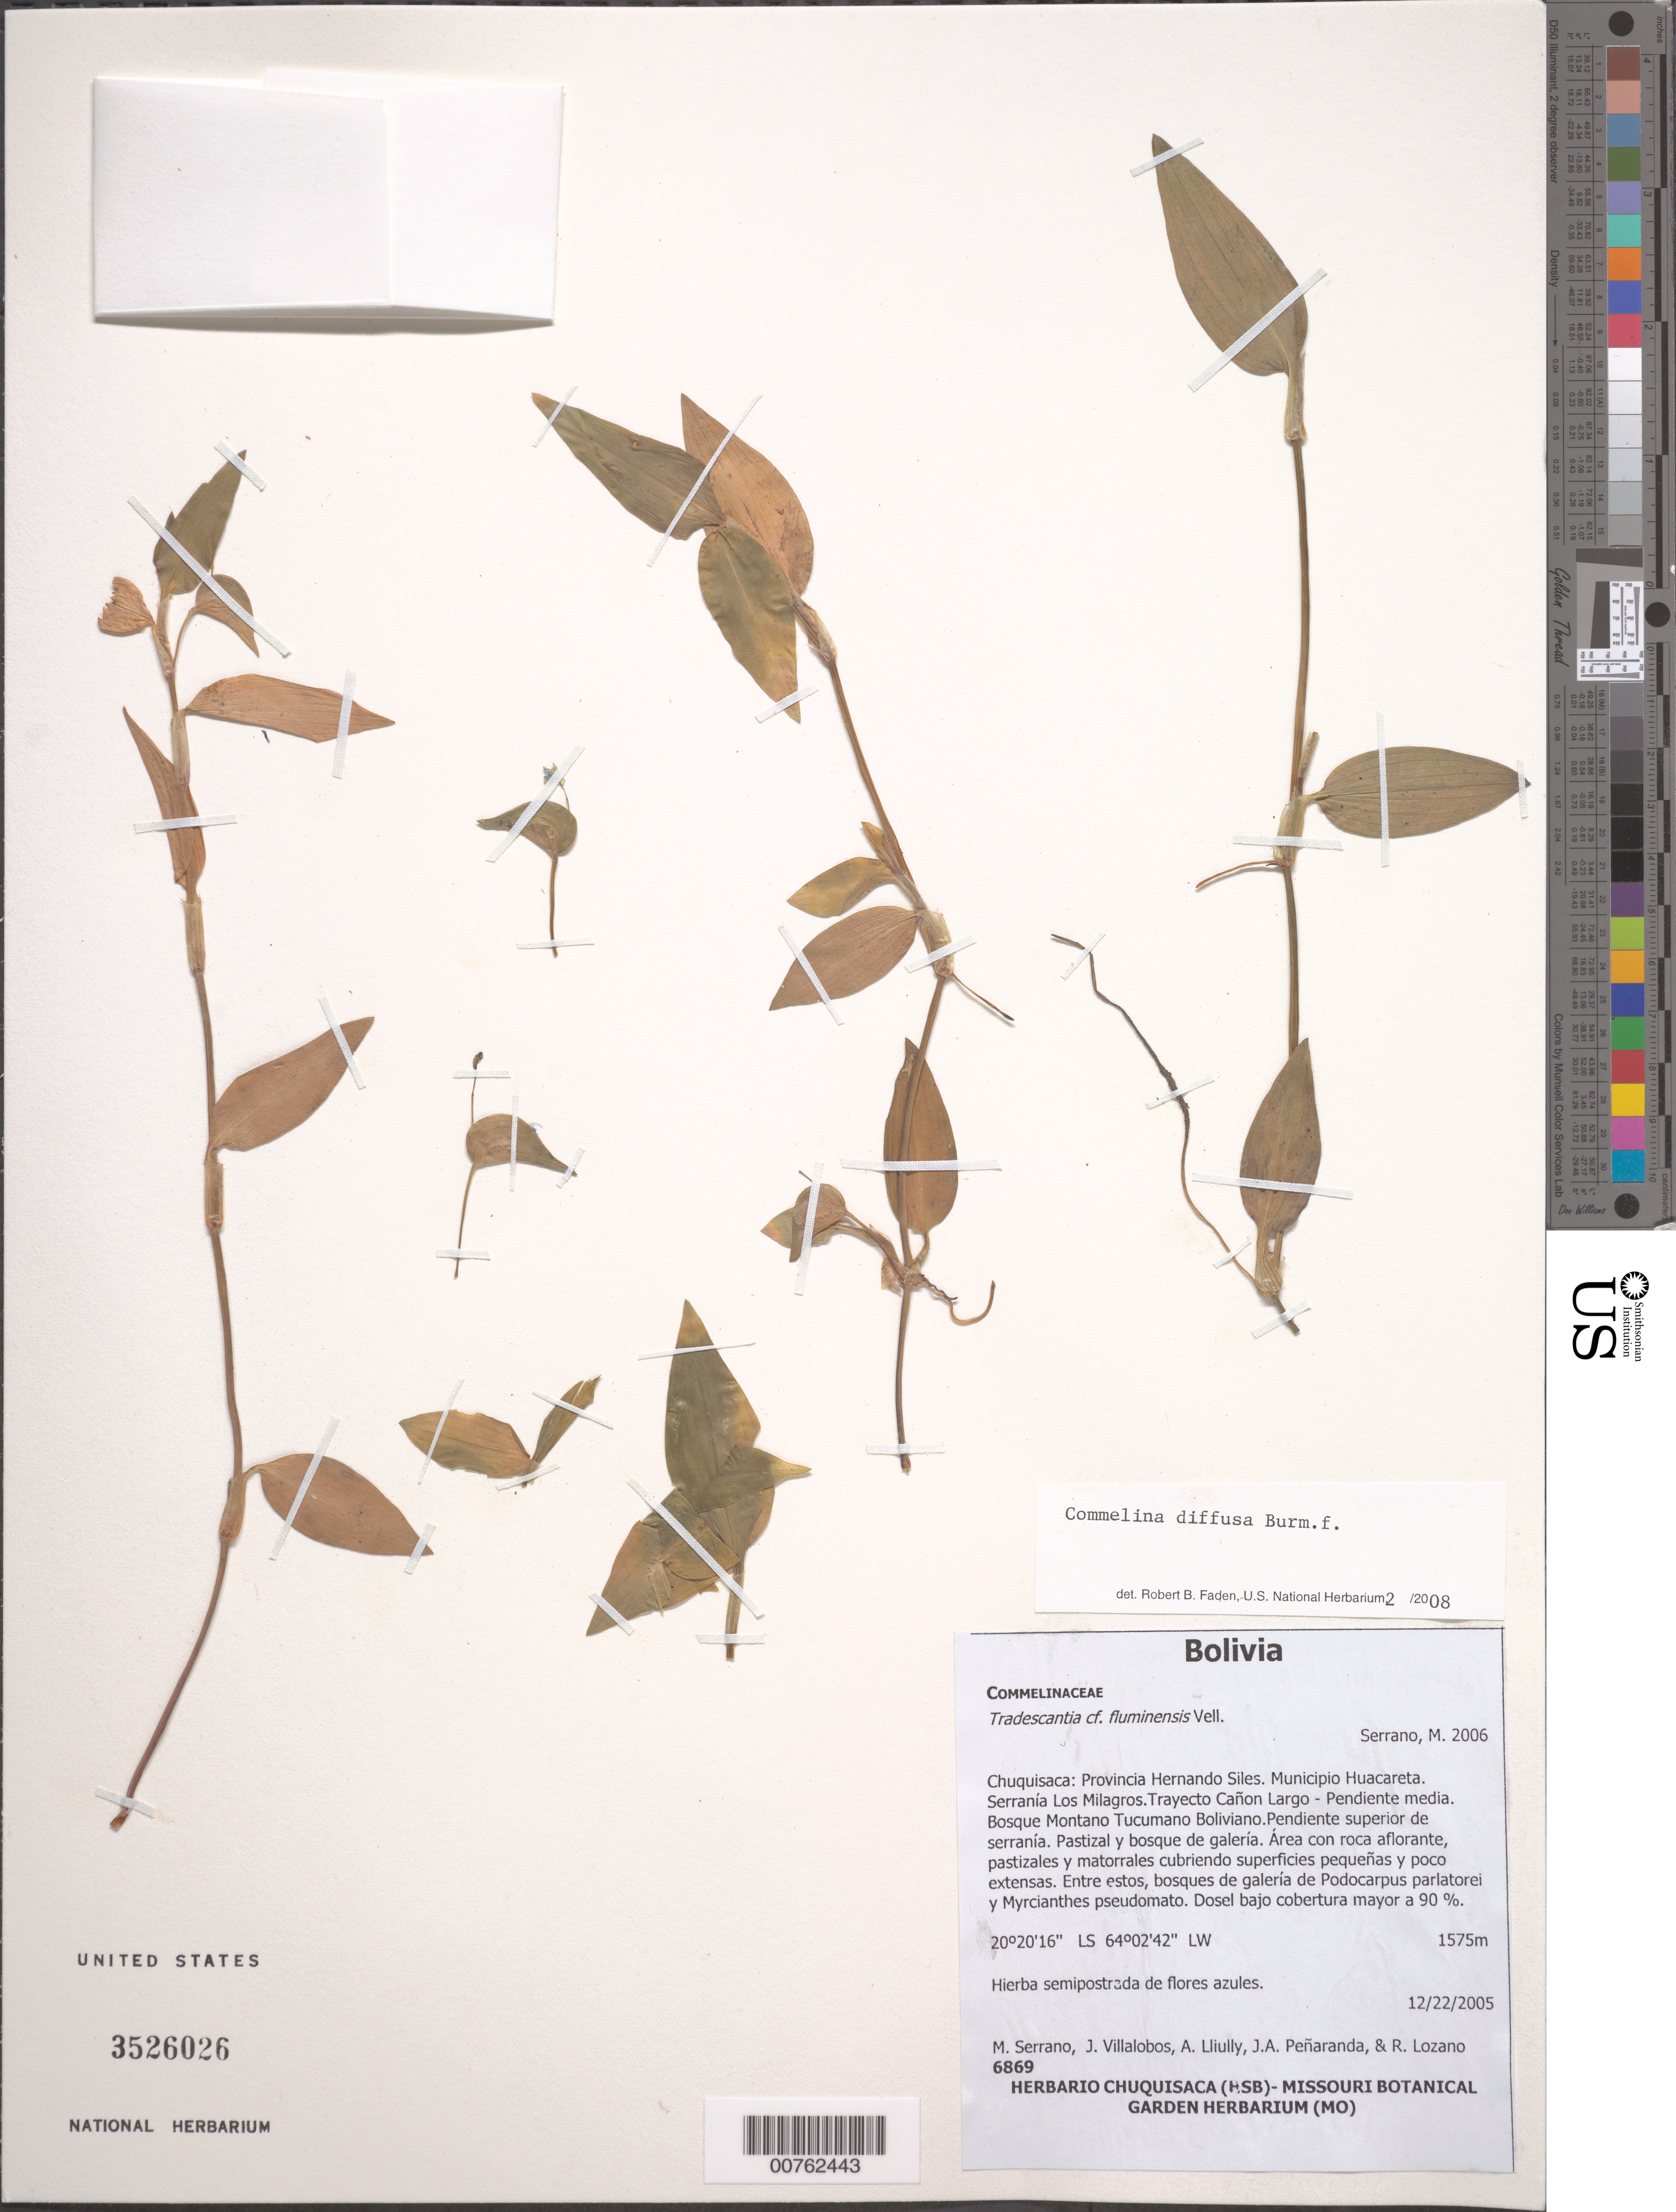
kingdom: Plantae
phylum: Tracheophyta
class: Liliopsida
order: Commelinales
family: Commelinaceae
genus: Commelina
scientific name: Commelina diffusa subsp. diffusa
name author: Burm. f.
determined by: Faden, Robert B., (US), Smithsonian Institution - National Museum of Natural History (UNITED STATES)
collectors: M. Serrano et al.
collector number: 6869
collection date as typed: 22 Dec 2005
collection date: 2005-12-22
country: Bolivia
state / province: Chuquisaca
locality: Provincia Hernando Siles. Municipio Huacareta.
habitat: Bosque Montano Tucumano Boliviano. Pendiente superior de serrania. Pastizal y bosque de galeria. Area con roca aflorante, pastizales y matorrales cubriendo superficies pequenas y poco extensas. Entre estos, bosques de galeria de Bofocarpus parlatorei y Myrcianthes pseudomato, Dosel bajo cobertura mayor a 90%.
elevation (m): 1575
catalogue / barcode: US 3526026